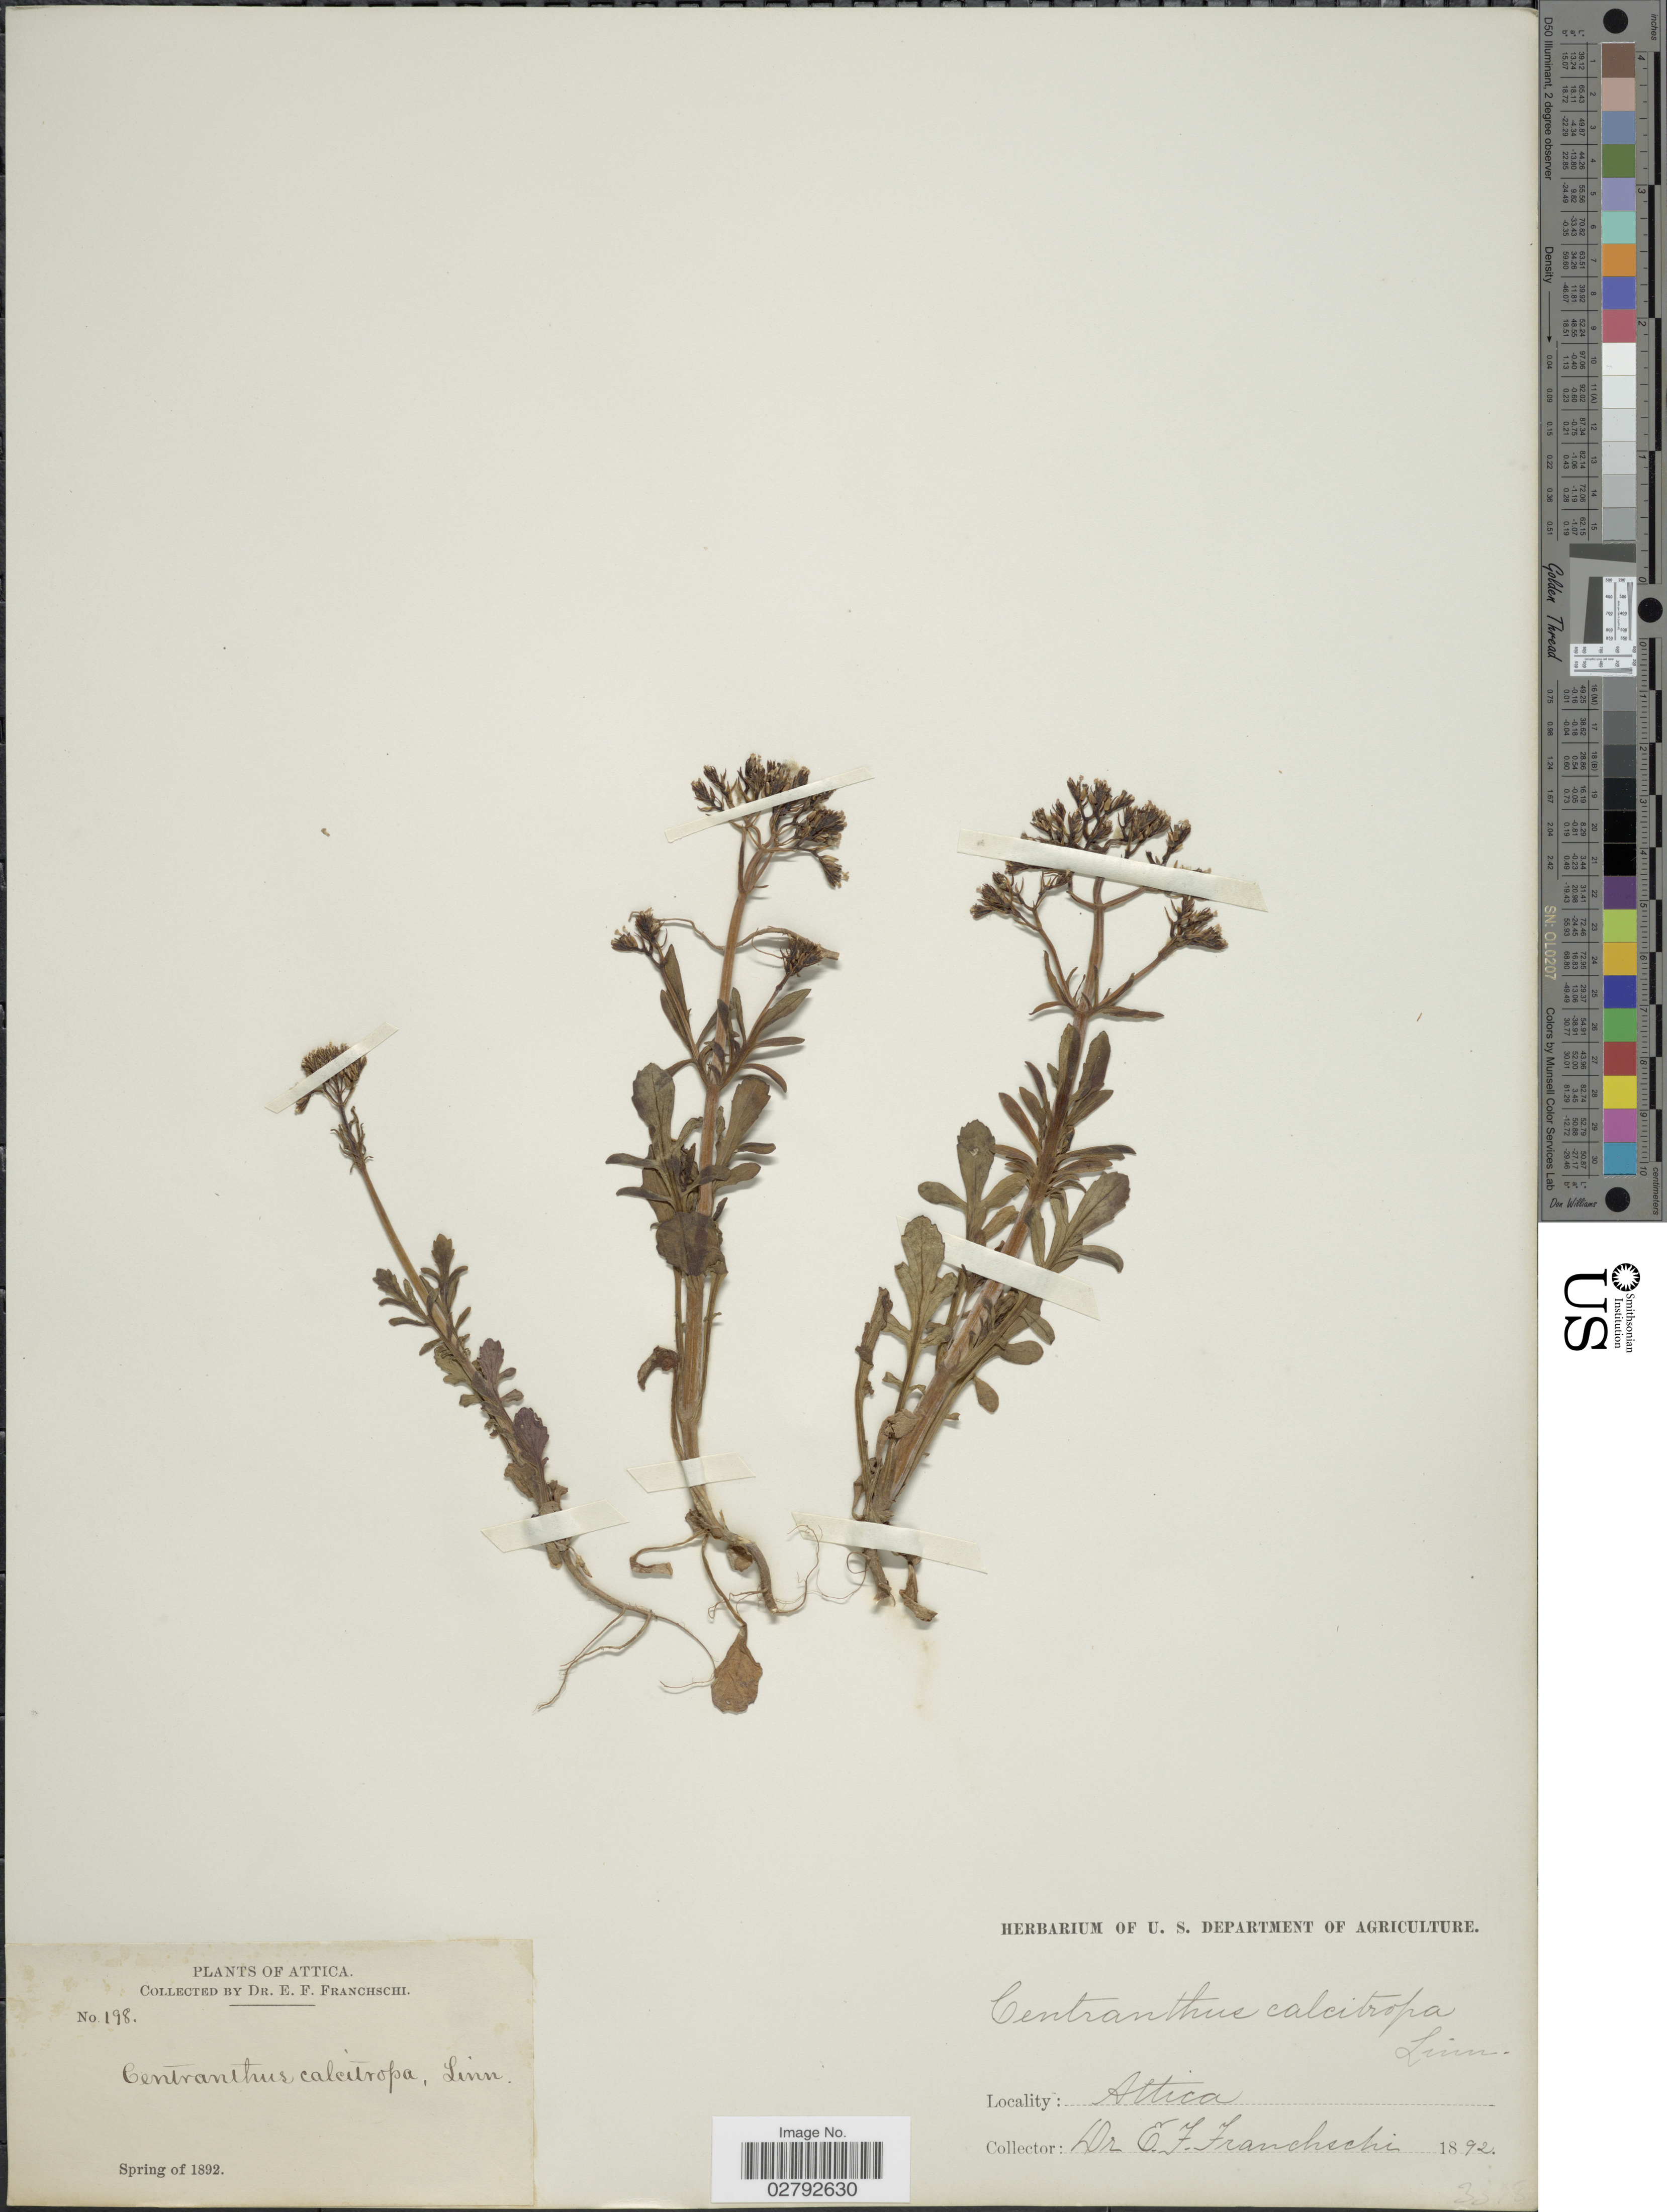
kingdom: Plantae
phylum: Tracheophyta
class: Magnoliopsida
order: Dipsacales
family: Caprifoliaceae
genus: Centranthus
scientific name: Centranthus calcitrapa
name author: DC.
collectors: E. Franchschi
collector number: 198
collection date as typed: Spring of 1892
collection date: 1892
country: Greece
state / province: Attica